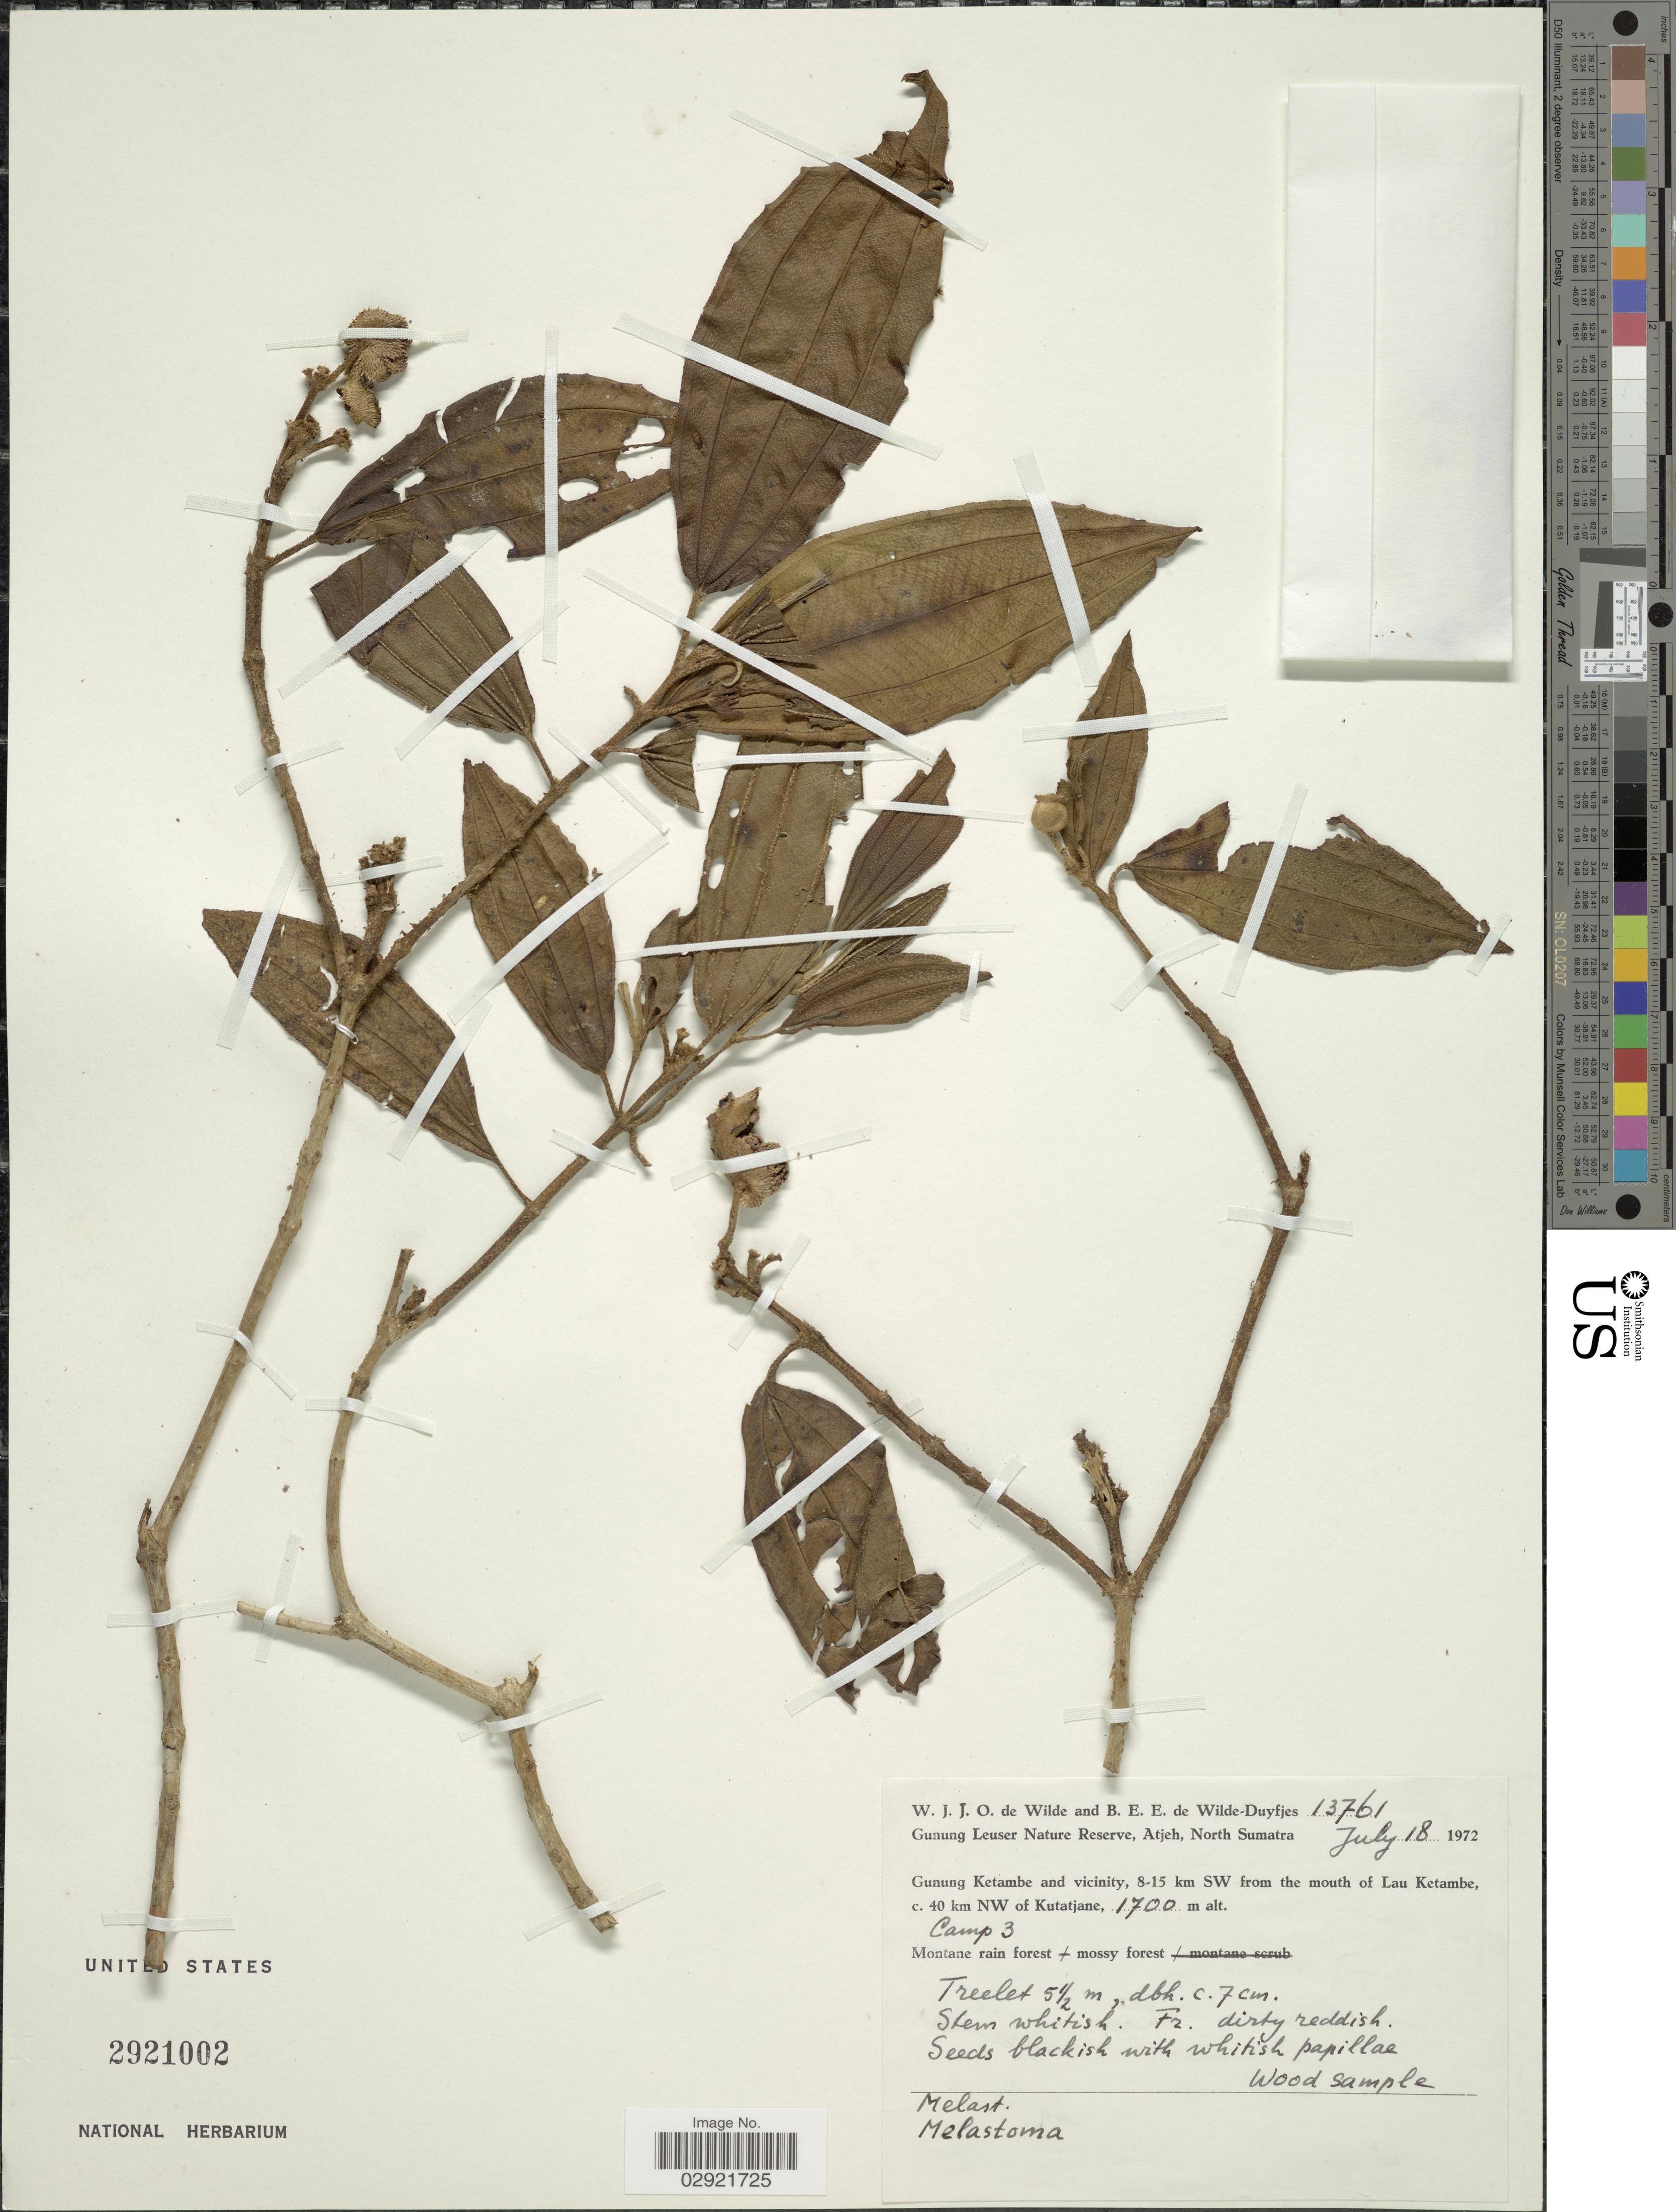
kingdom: Plantae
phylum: Tracheophyta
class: Magnoliopsida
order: Myrtales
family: Melastomataceae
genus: Melastoma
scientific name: Melastoma sp.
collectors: W. J. de Wilde & B. E. de Wilde-Duyfjes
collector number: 13761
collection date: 1972-07-18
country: Indonesia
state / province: Sumatra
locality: Gunung Leuser Nature Reserve, Atjeh, North Sumatra. Gunung Ketambe and vicinity, 8-15 km SW from the mouth of Lau Ketambe, c. 40 km NW of Kutatjane. Camp 3.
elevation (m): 1700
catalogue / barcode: US 2921002